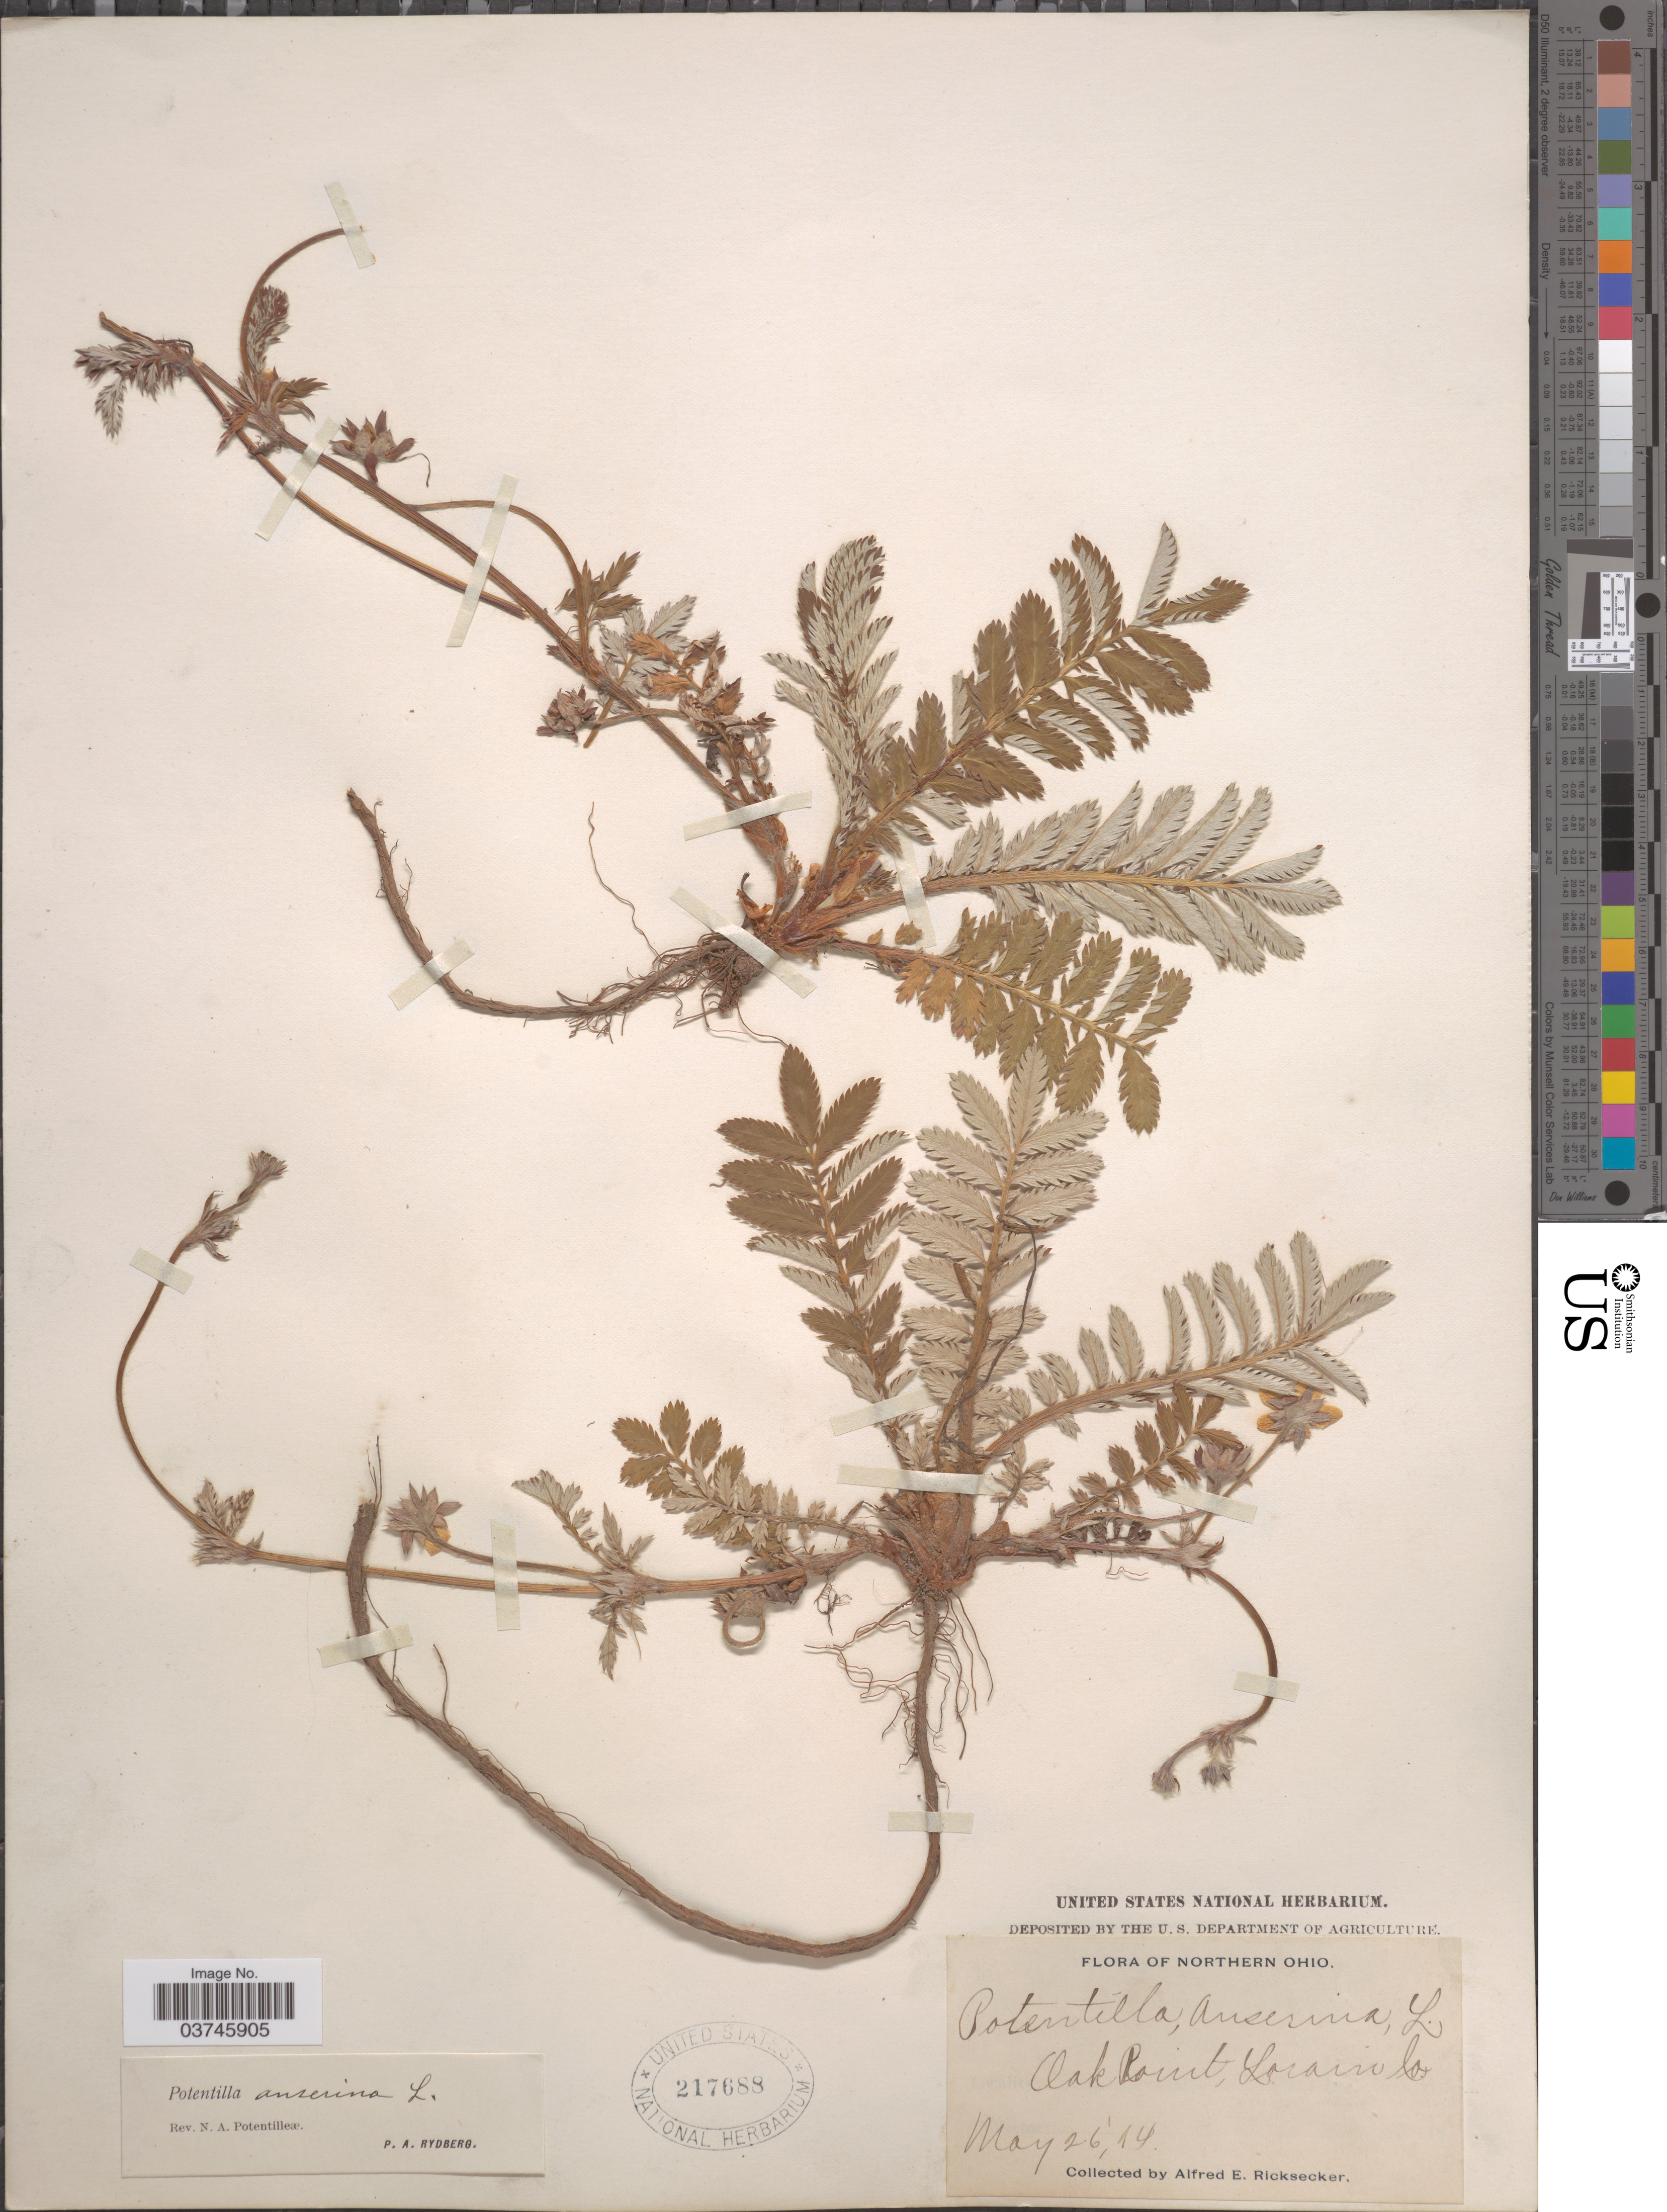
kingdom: Plantae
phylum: Tracheophyta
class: Magnoliopsida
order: Rosales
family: Rosaceae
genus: Argentina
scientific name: Argentina anserina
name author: (L.) Rydb.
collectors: A. E. Ricksecker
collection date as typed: Transcribed d/m/y: 26/5/14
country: United States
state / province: Ohio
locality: Northern Ohio. Oak Point, Lorain Co.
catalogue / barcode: US 217688